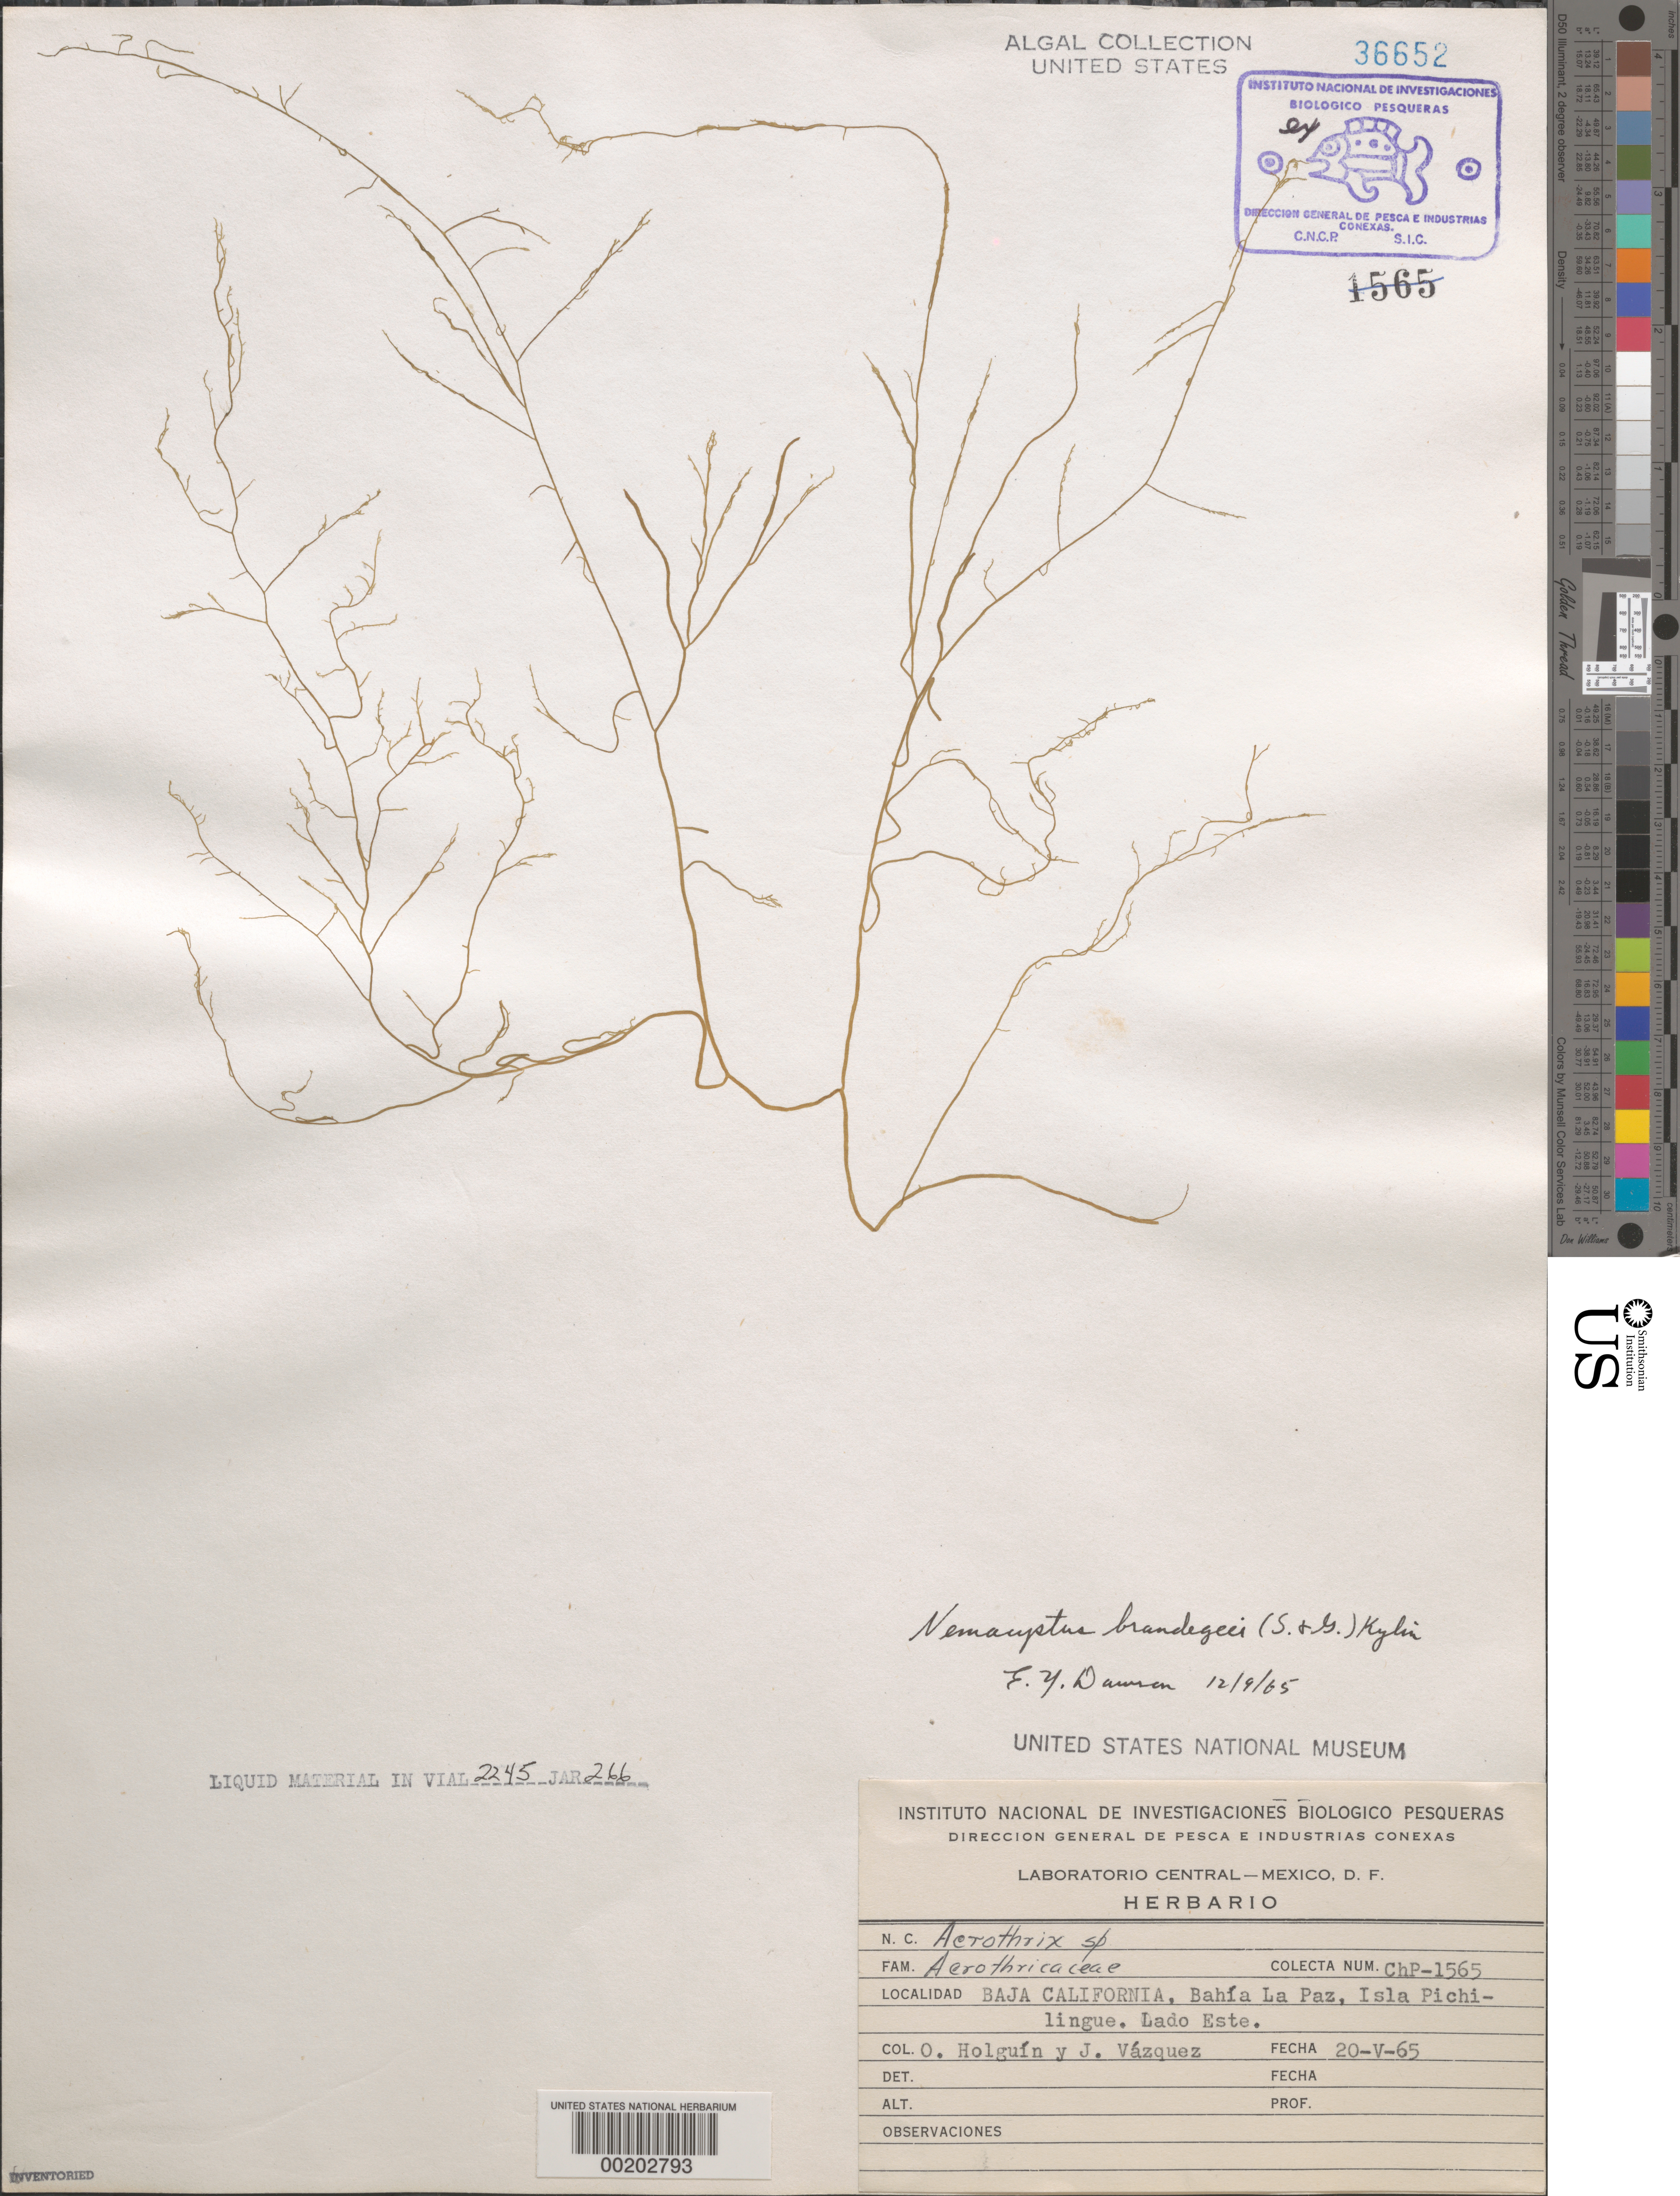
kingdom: Chromista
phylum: Ochrophyta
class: Phaeophyceae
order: Ectocarpales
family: Chordariaceae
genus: Nemacystus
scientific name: Nemacystus brandegeei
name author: (Setch. & N.L. Gardner) Kylin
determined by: Dawson, E. Y.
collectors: O. Holguin Q. & J. Vazquez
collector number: Chp-1565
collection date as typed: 20 May 1965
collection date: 1965-05-20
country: Mexico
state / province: Baja California Sur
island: Isla Pichilingue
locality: Bahia de La Paz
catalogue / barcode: US 36652